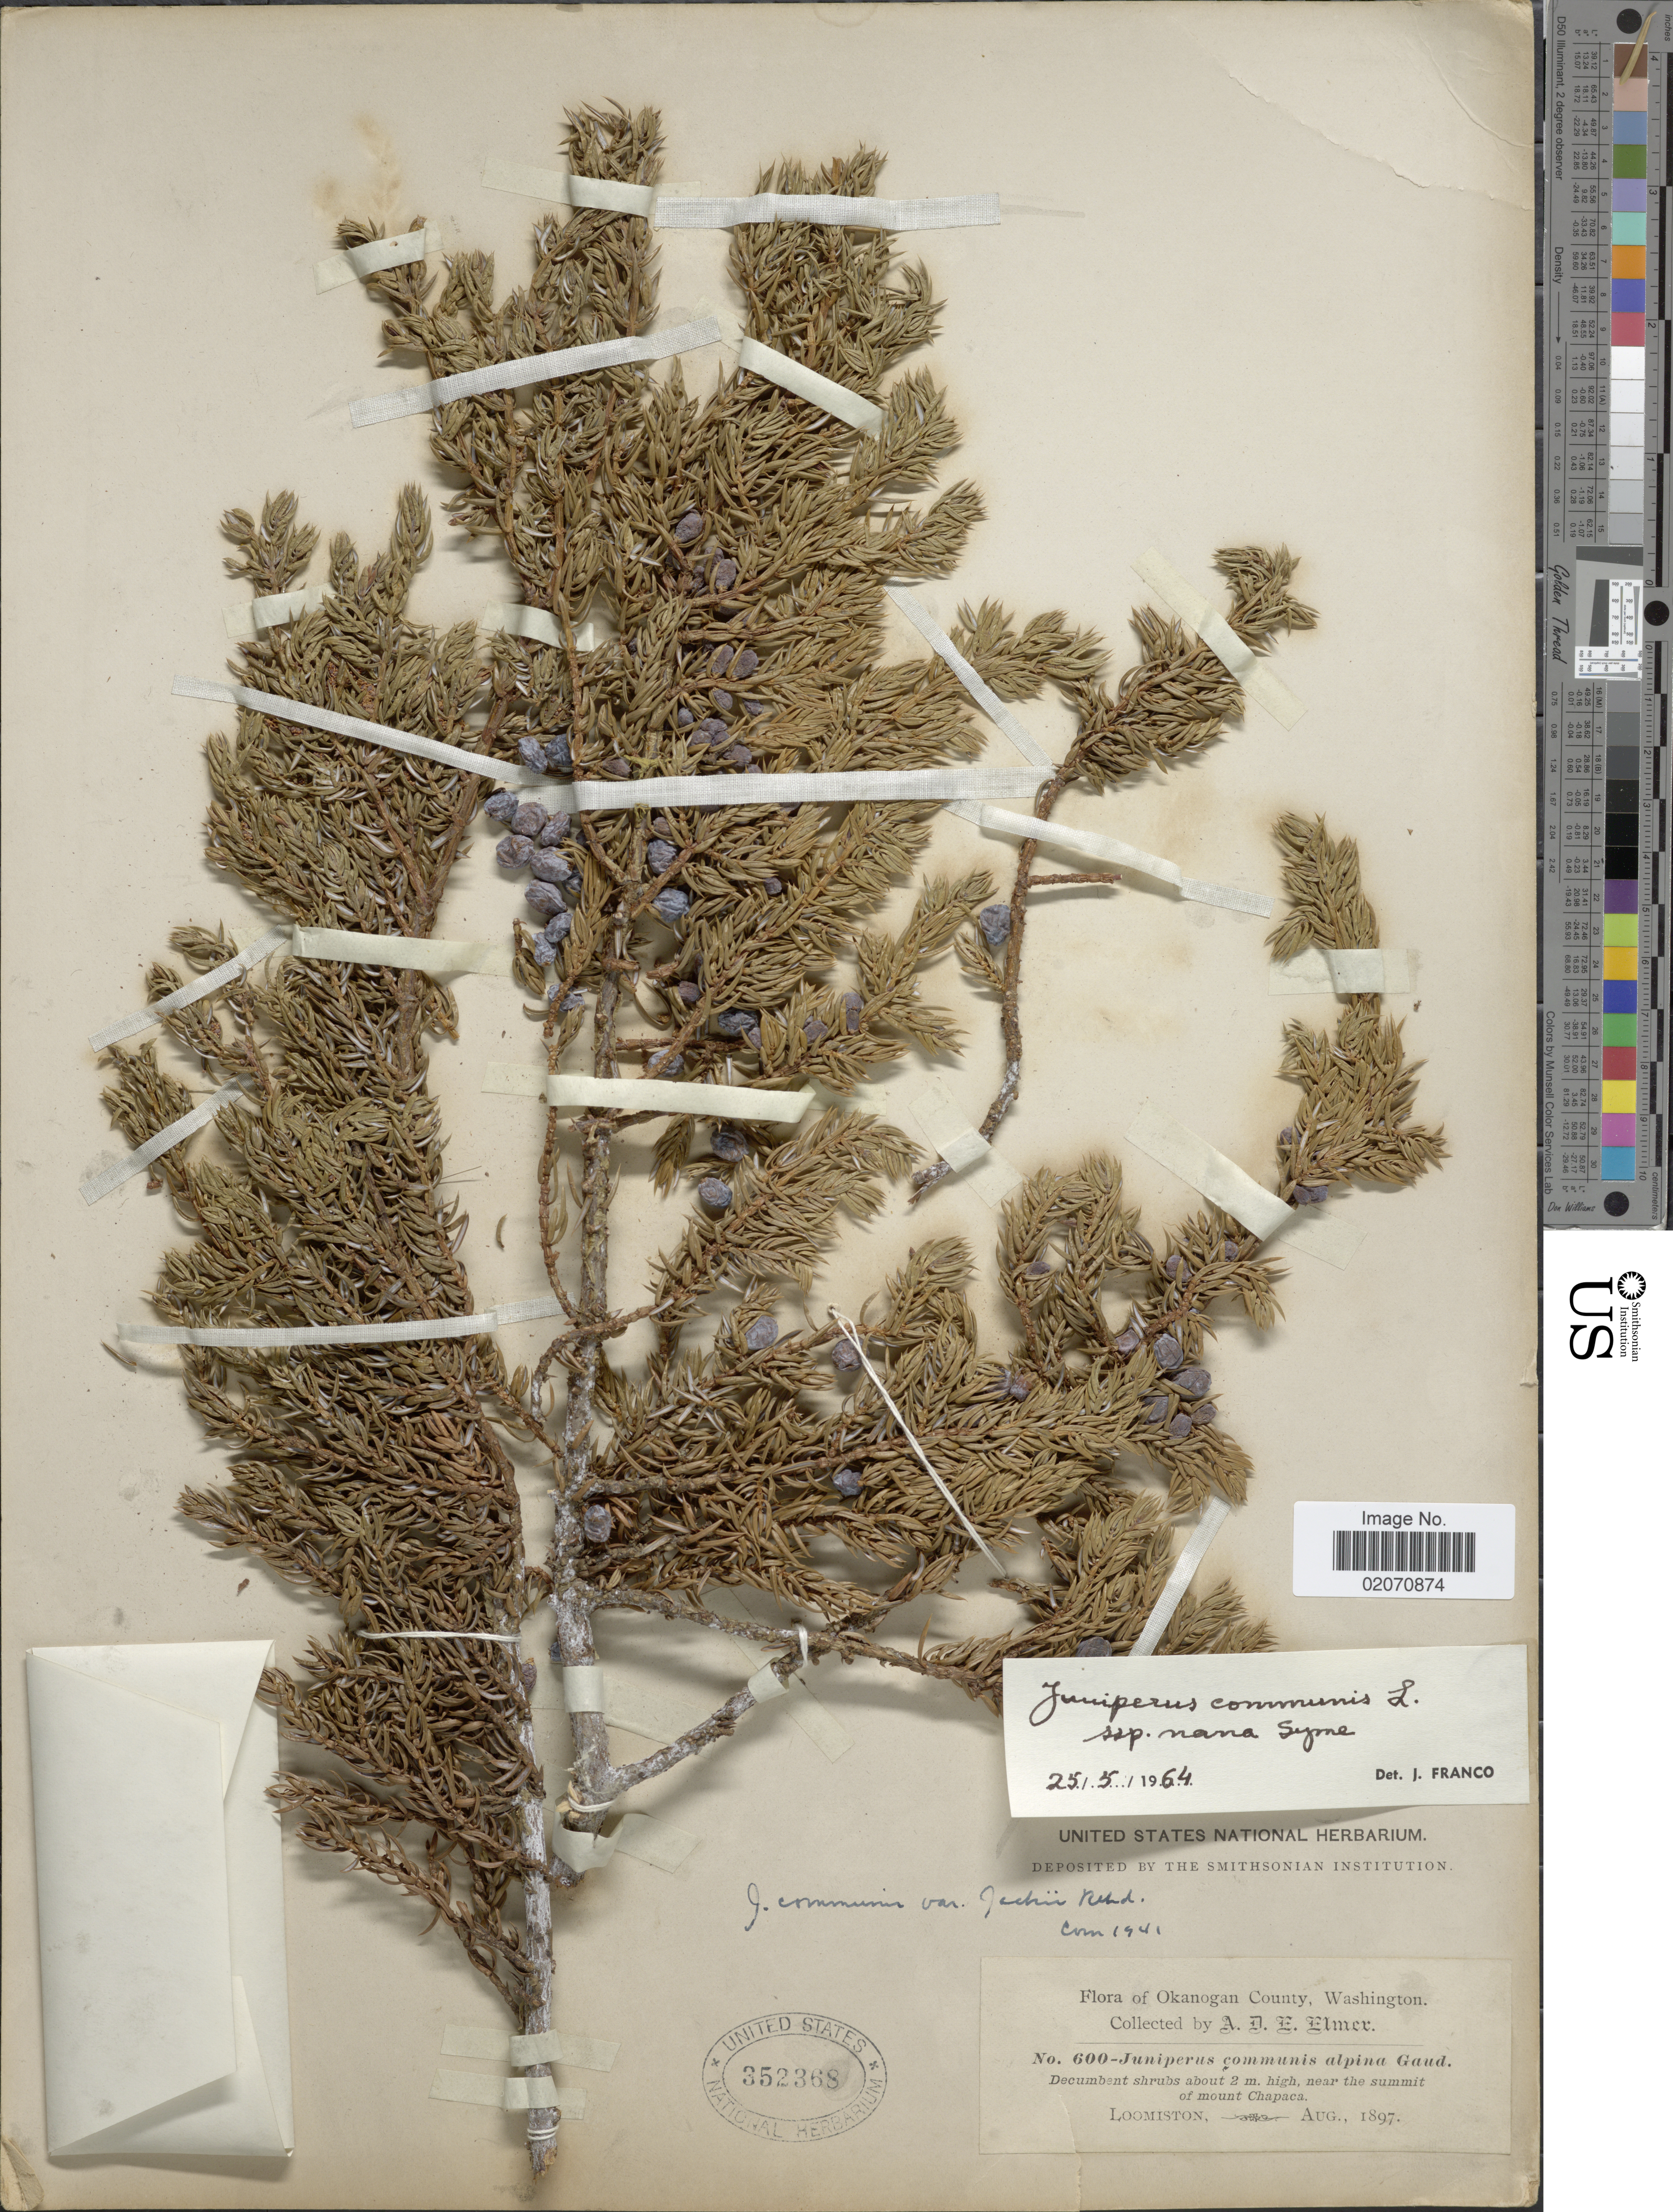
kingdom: Plantae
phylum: Tracheophyta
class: Pinopsida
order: Pinales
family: Cupressaceae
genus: Juniperus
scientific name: Juniperus communis subsp. nana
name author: (Willd.) Syme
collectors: A. D. E. Elmer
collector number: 600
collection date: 1897-08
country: United States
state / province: Washington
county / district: Okanogan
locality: Okanogan County, near the summit of mount Chapaca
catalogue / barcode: US 352368